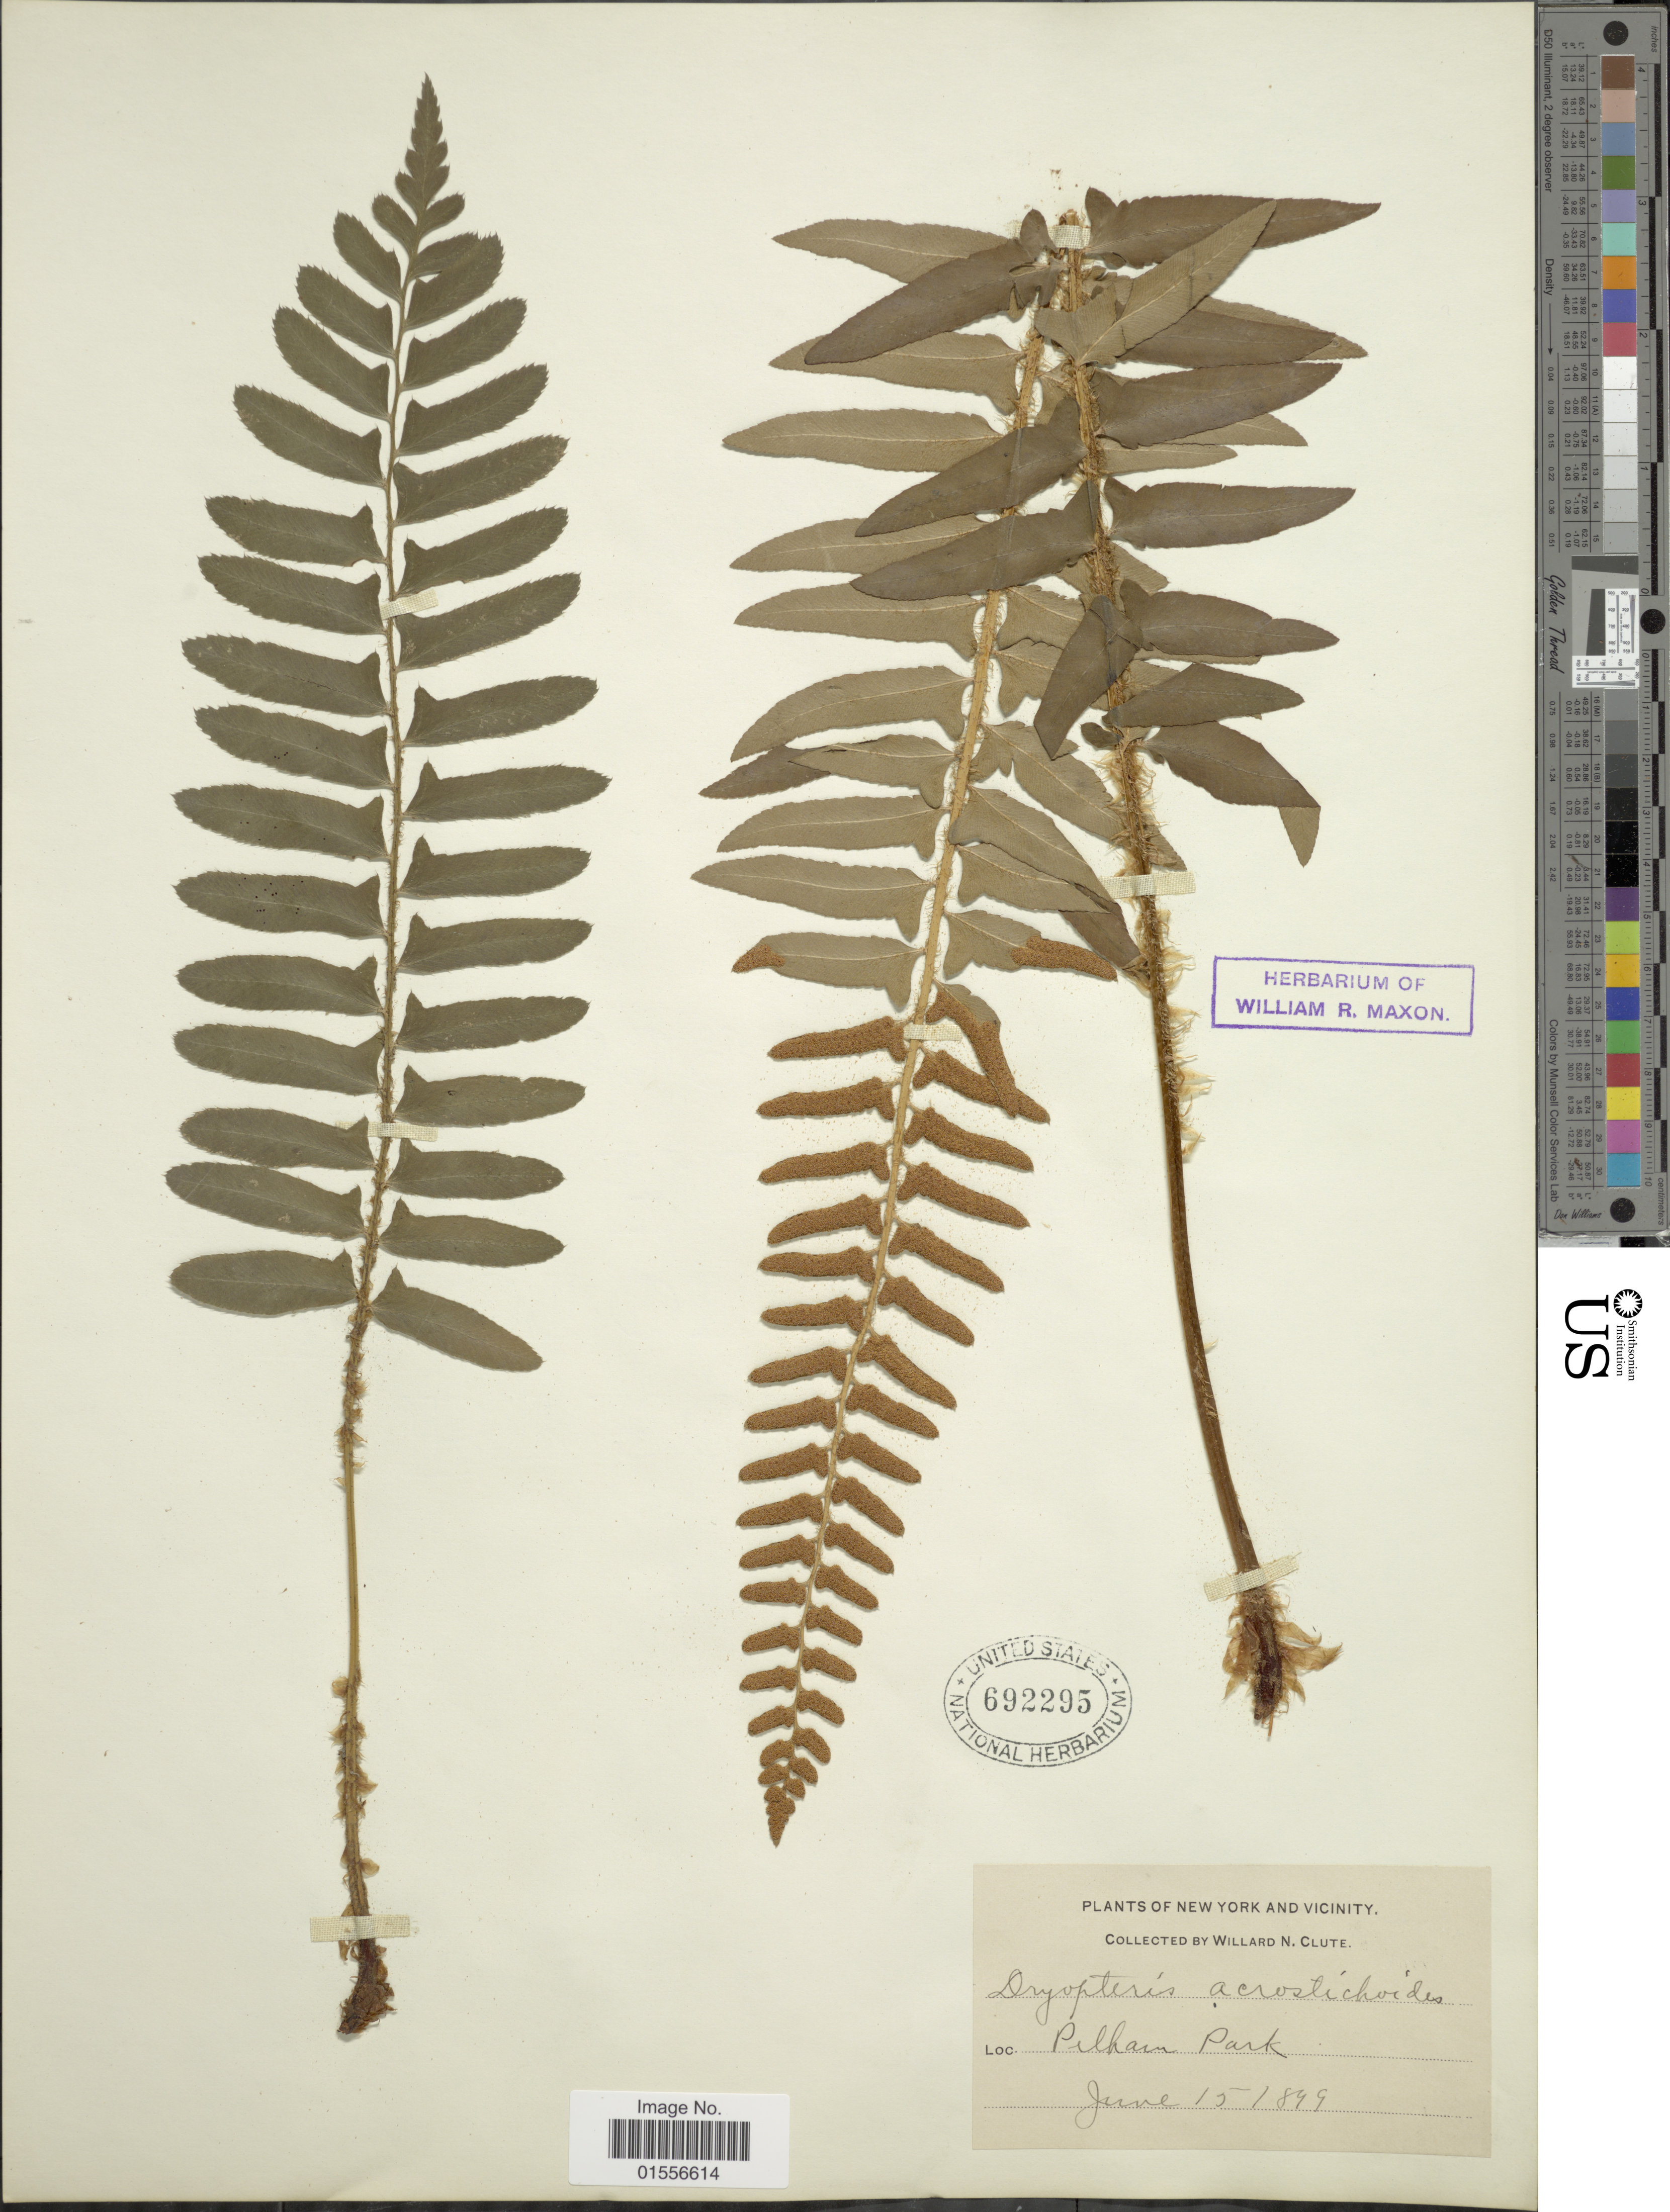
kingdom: Plantae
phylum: Tracheophyta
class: Polypodiopsida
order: Polypodiales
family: Dryopteridaceae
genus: Polystichum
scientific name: Polystichum acrostichoides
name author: (Michx.) Schott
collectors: W. N. Clute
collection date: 1899-06-15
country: United States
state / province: New York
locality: Vicinity, Pelham Park.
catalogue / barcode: US 692295